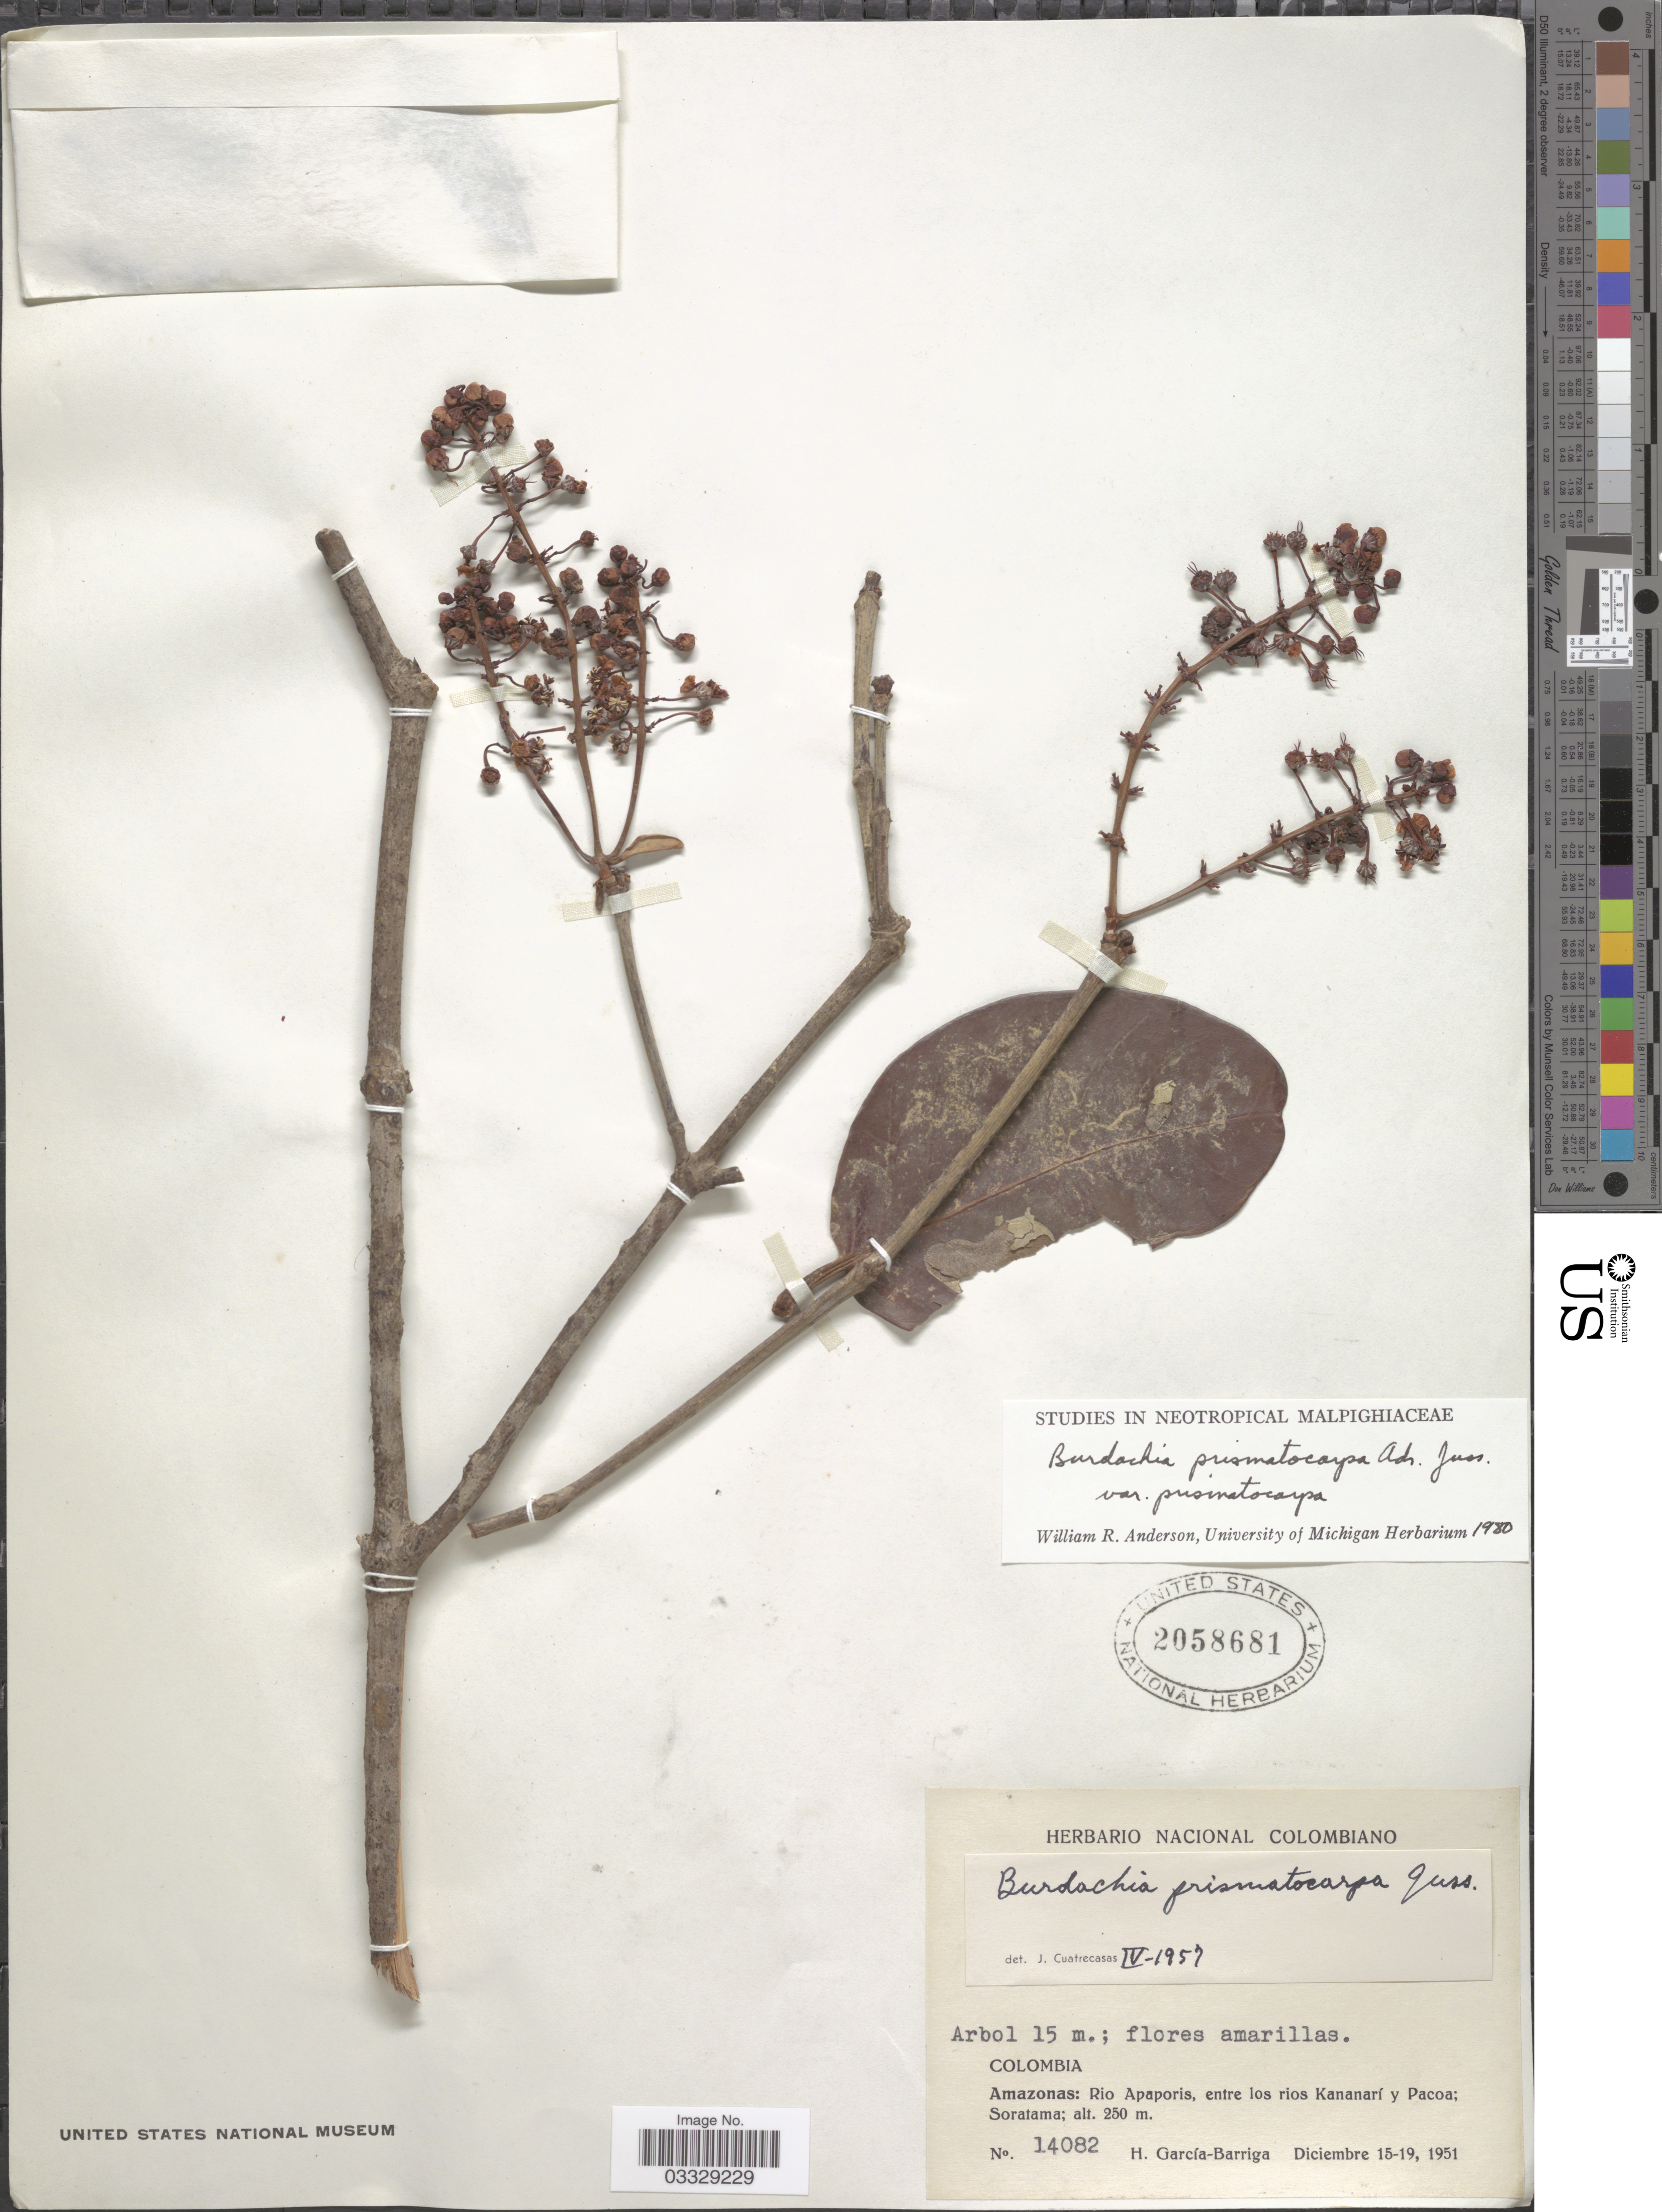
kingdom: Plantae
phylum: Tracheophyta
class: Magnoliopsida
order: Malpighiales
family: Malpighiaceae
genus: Burdachia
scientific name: Burdachia prismatocarpa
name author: A. Juss.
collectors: H. García Barriga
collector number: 14082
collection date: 1951-12-15/1951-12-19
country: Colombia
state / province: Amazônas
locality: Rio Apaporis, entre los rios Kananarí y Pacoa; Soratama.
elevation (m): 250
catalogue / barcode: US 2058681